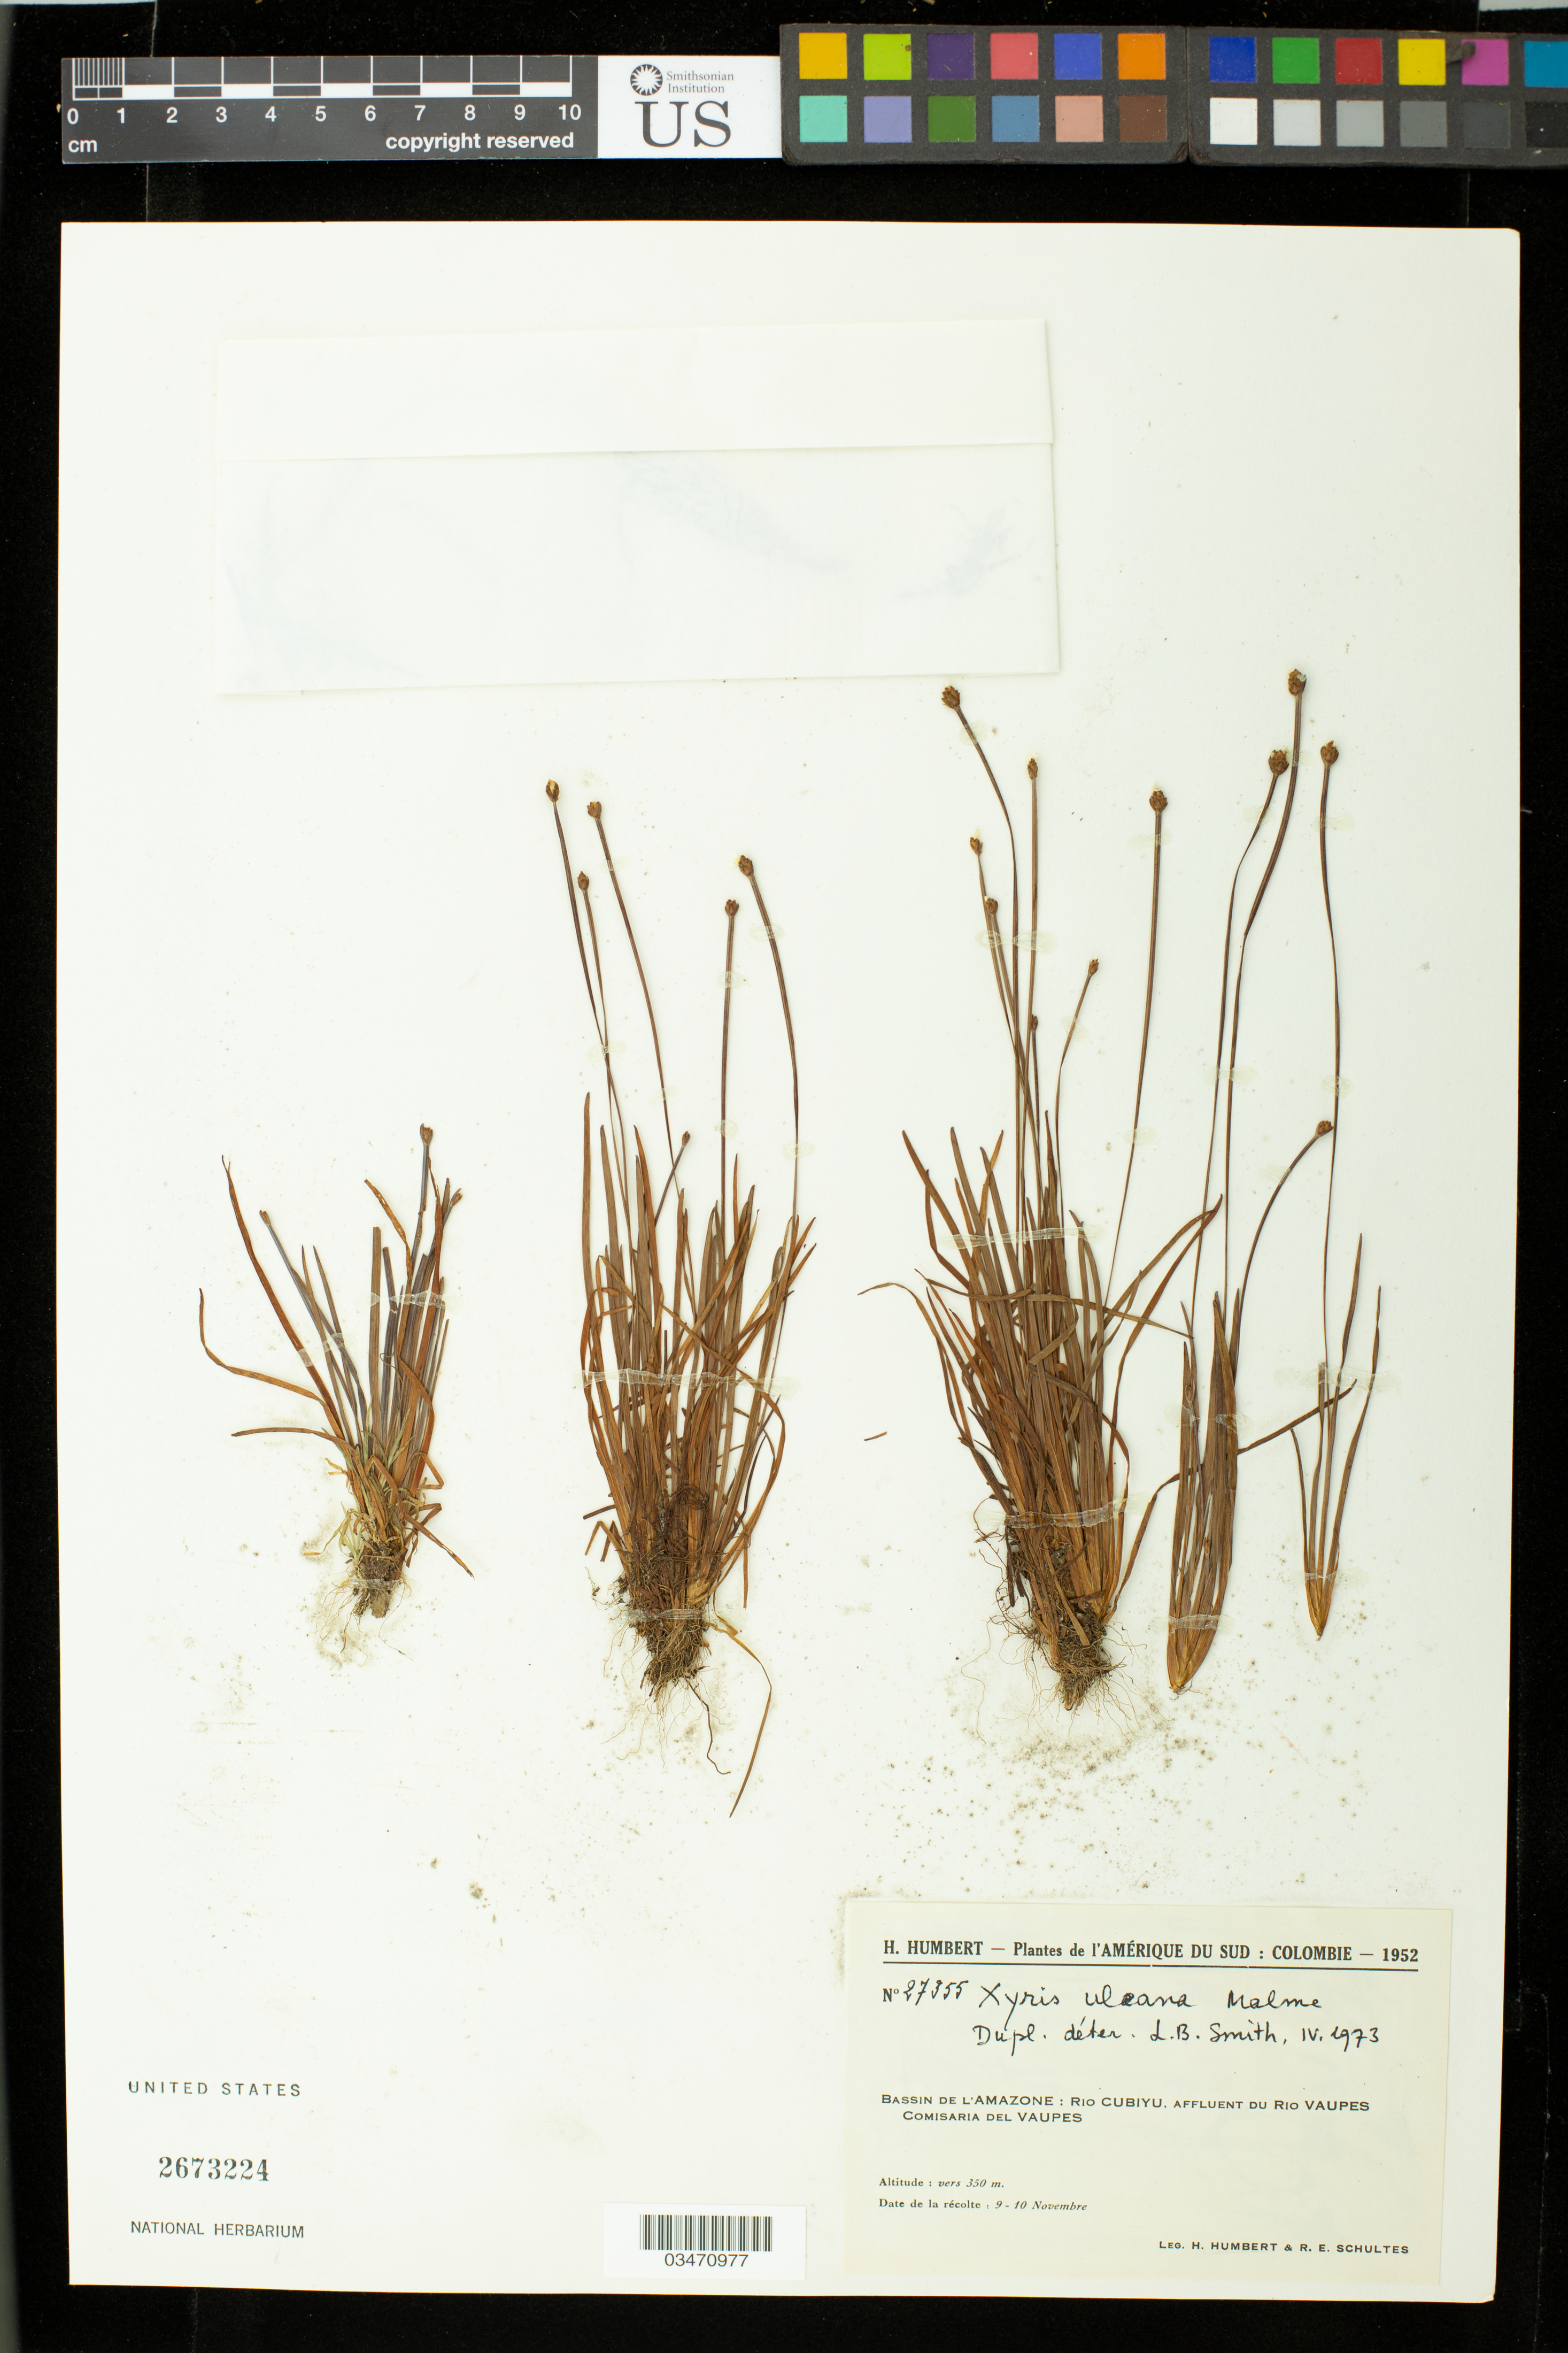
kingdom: Plantae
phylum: Tracheophyta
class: Liliopsida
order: Poales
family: Xyridaceae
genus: Xyris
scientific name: Xyris uleana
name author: Malme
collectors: H. Humbert & R. E. Schultes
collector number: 27355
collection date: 1952-11-09/1952-11-10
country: Colombia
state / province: Vaupés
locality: Bassin de l'Amazone: Rio Cubiyu, affluent du Rio Vaupes. Comisaria del Vaupes.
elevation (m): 350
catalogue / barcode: US 2673224